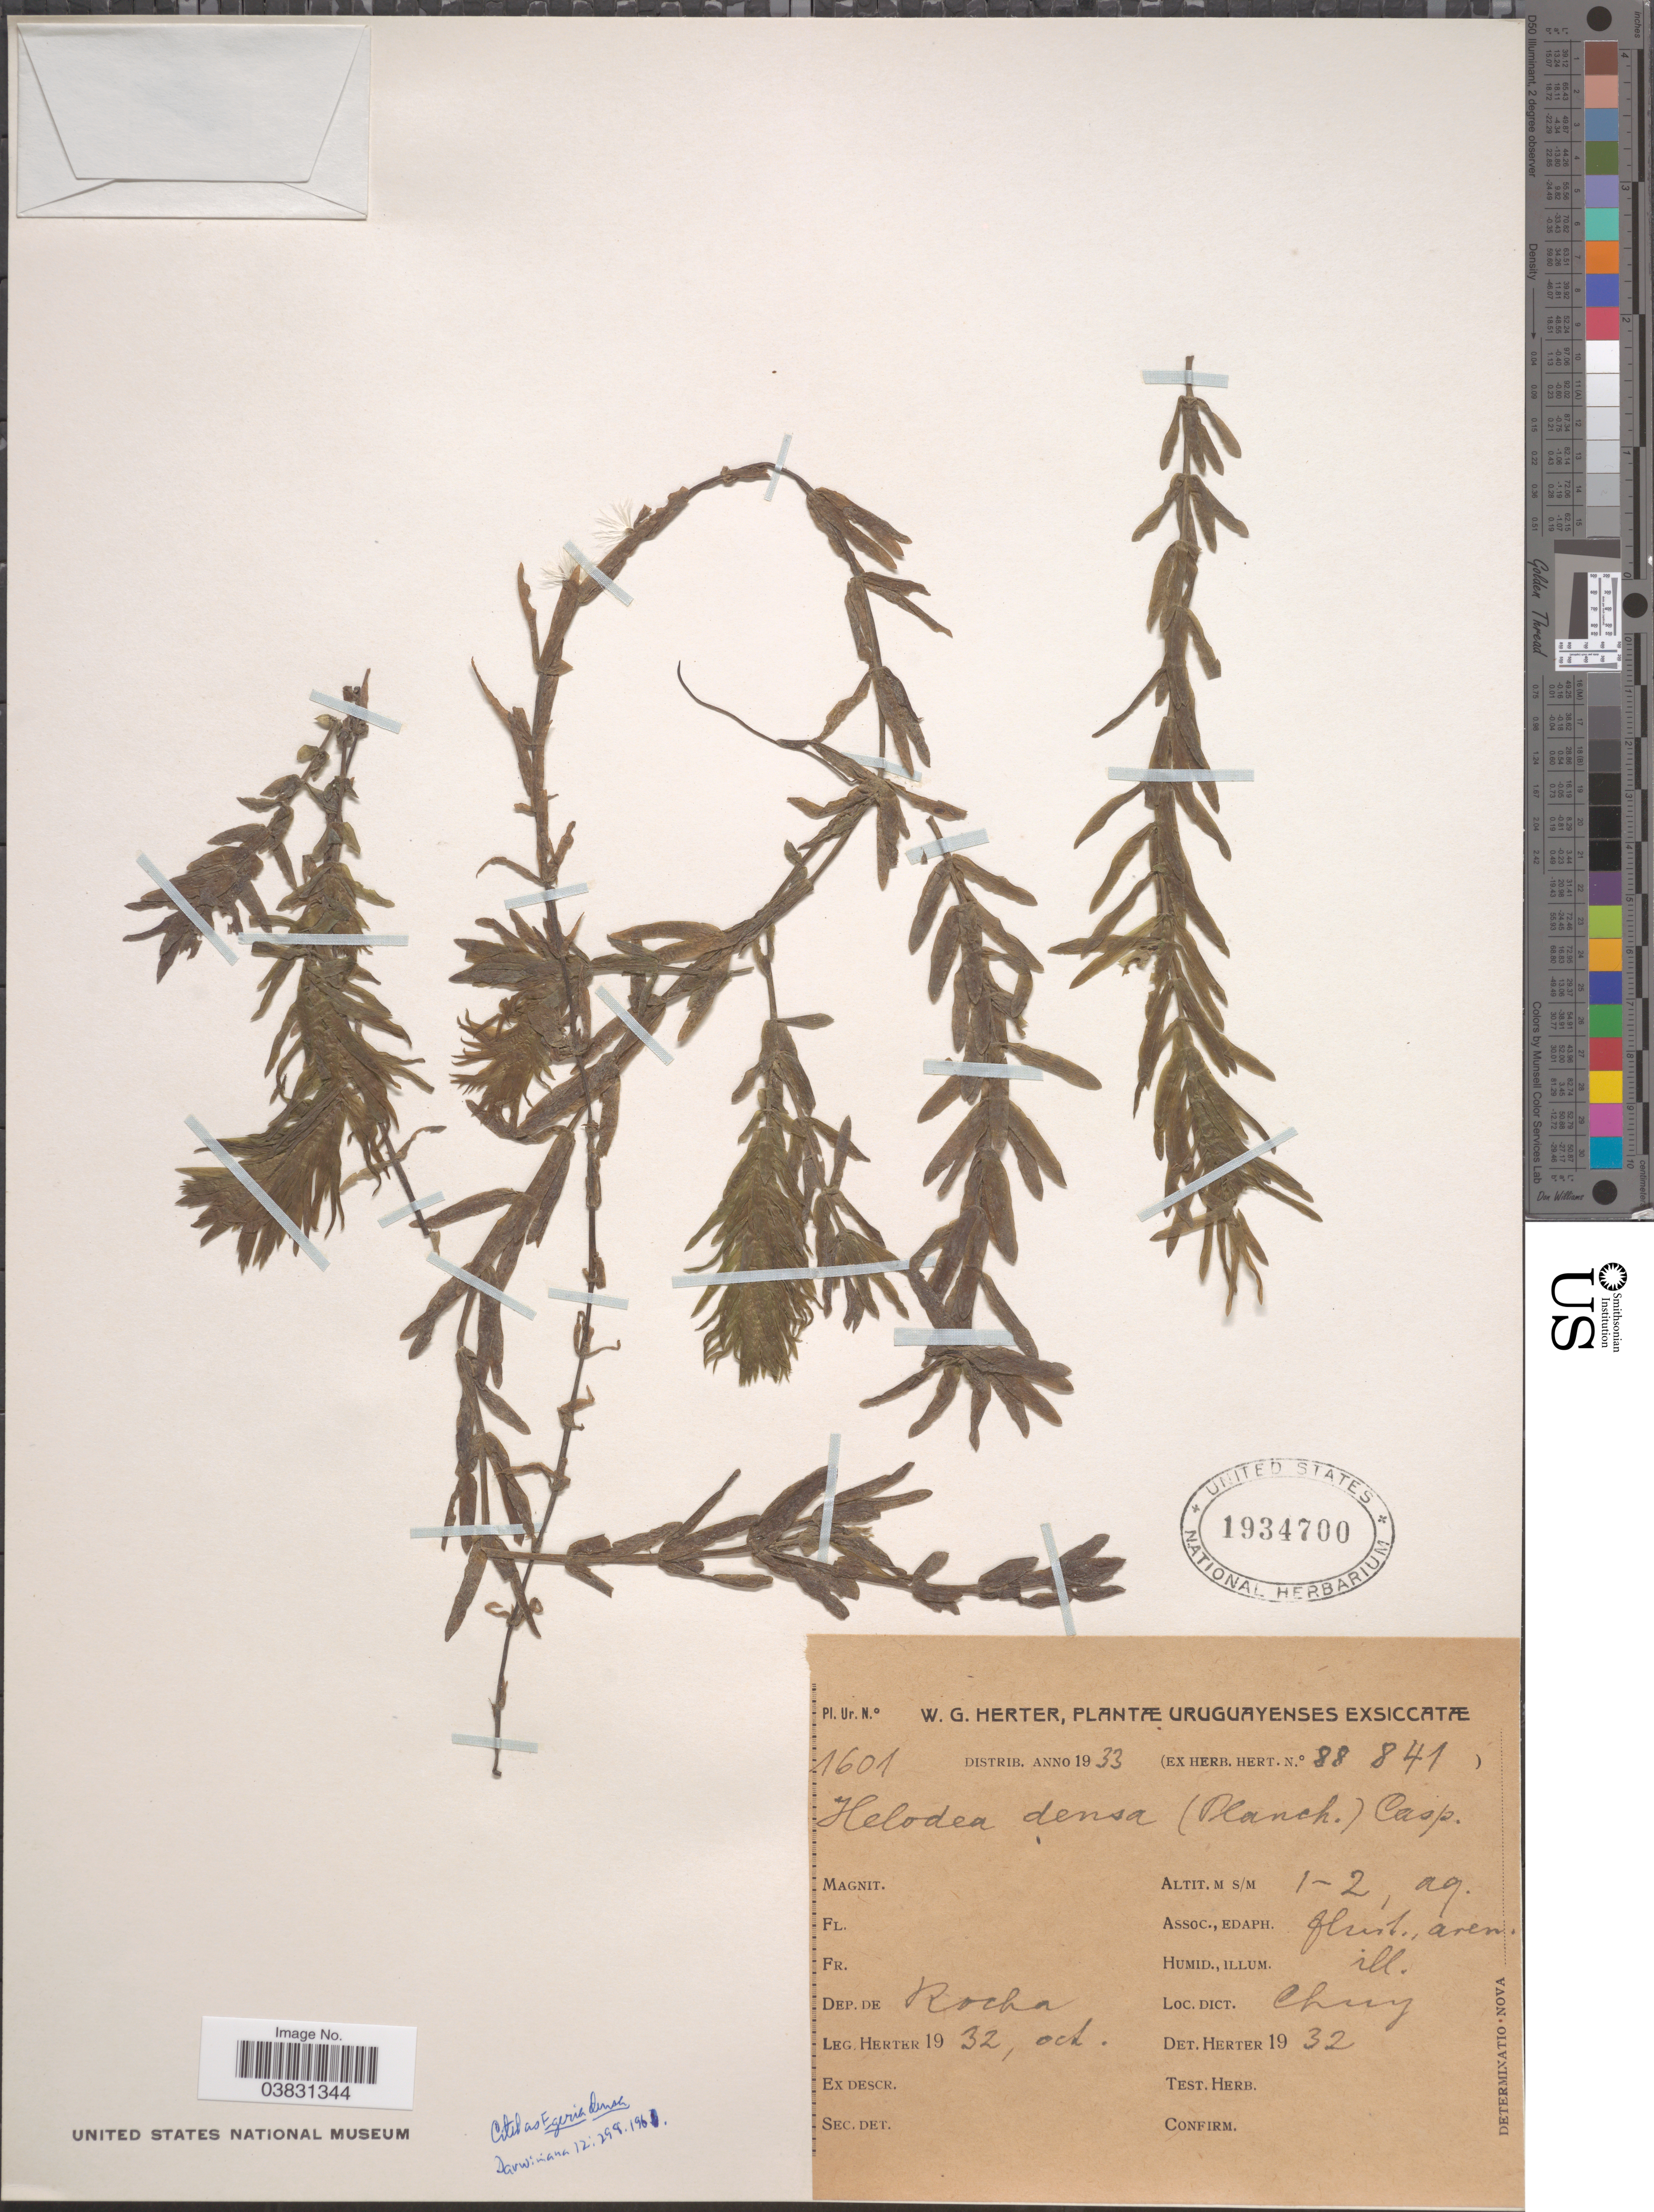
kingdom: Plantae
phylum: Tracheophyta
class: Liliopsida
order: Alismatales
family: Hydrocharitaceae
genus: Egeria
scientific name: Egeria densa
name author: Planch.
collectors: W. G. Herter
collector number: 1601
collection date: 1932-10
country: Uruguay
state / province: Rocha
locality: Dep. de Rocha. Chuy.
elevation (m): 1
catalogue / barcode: US 1934700